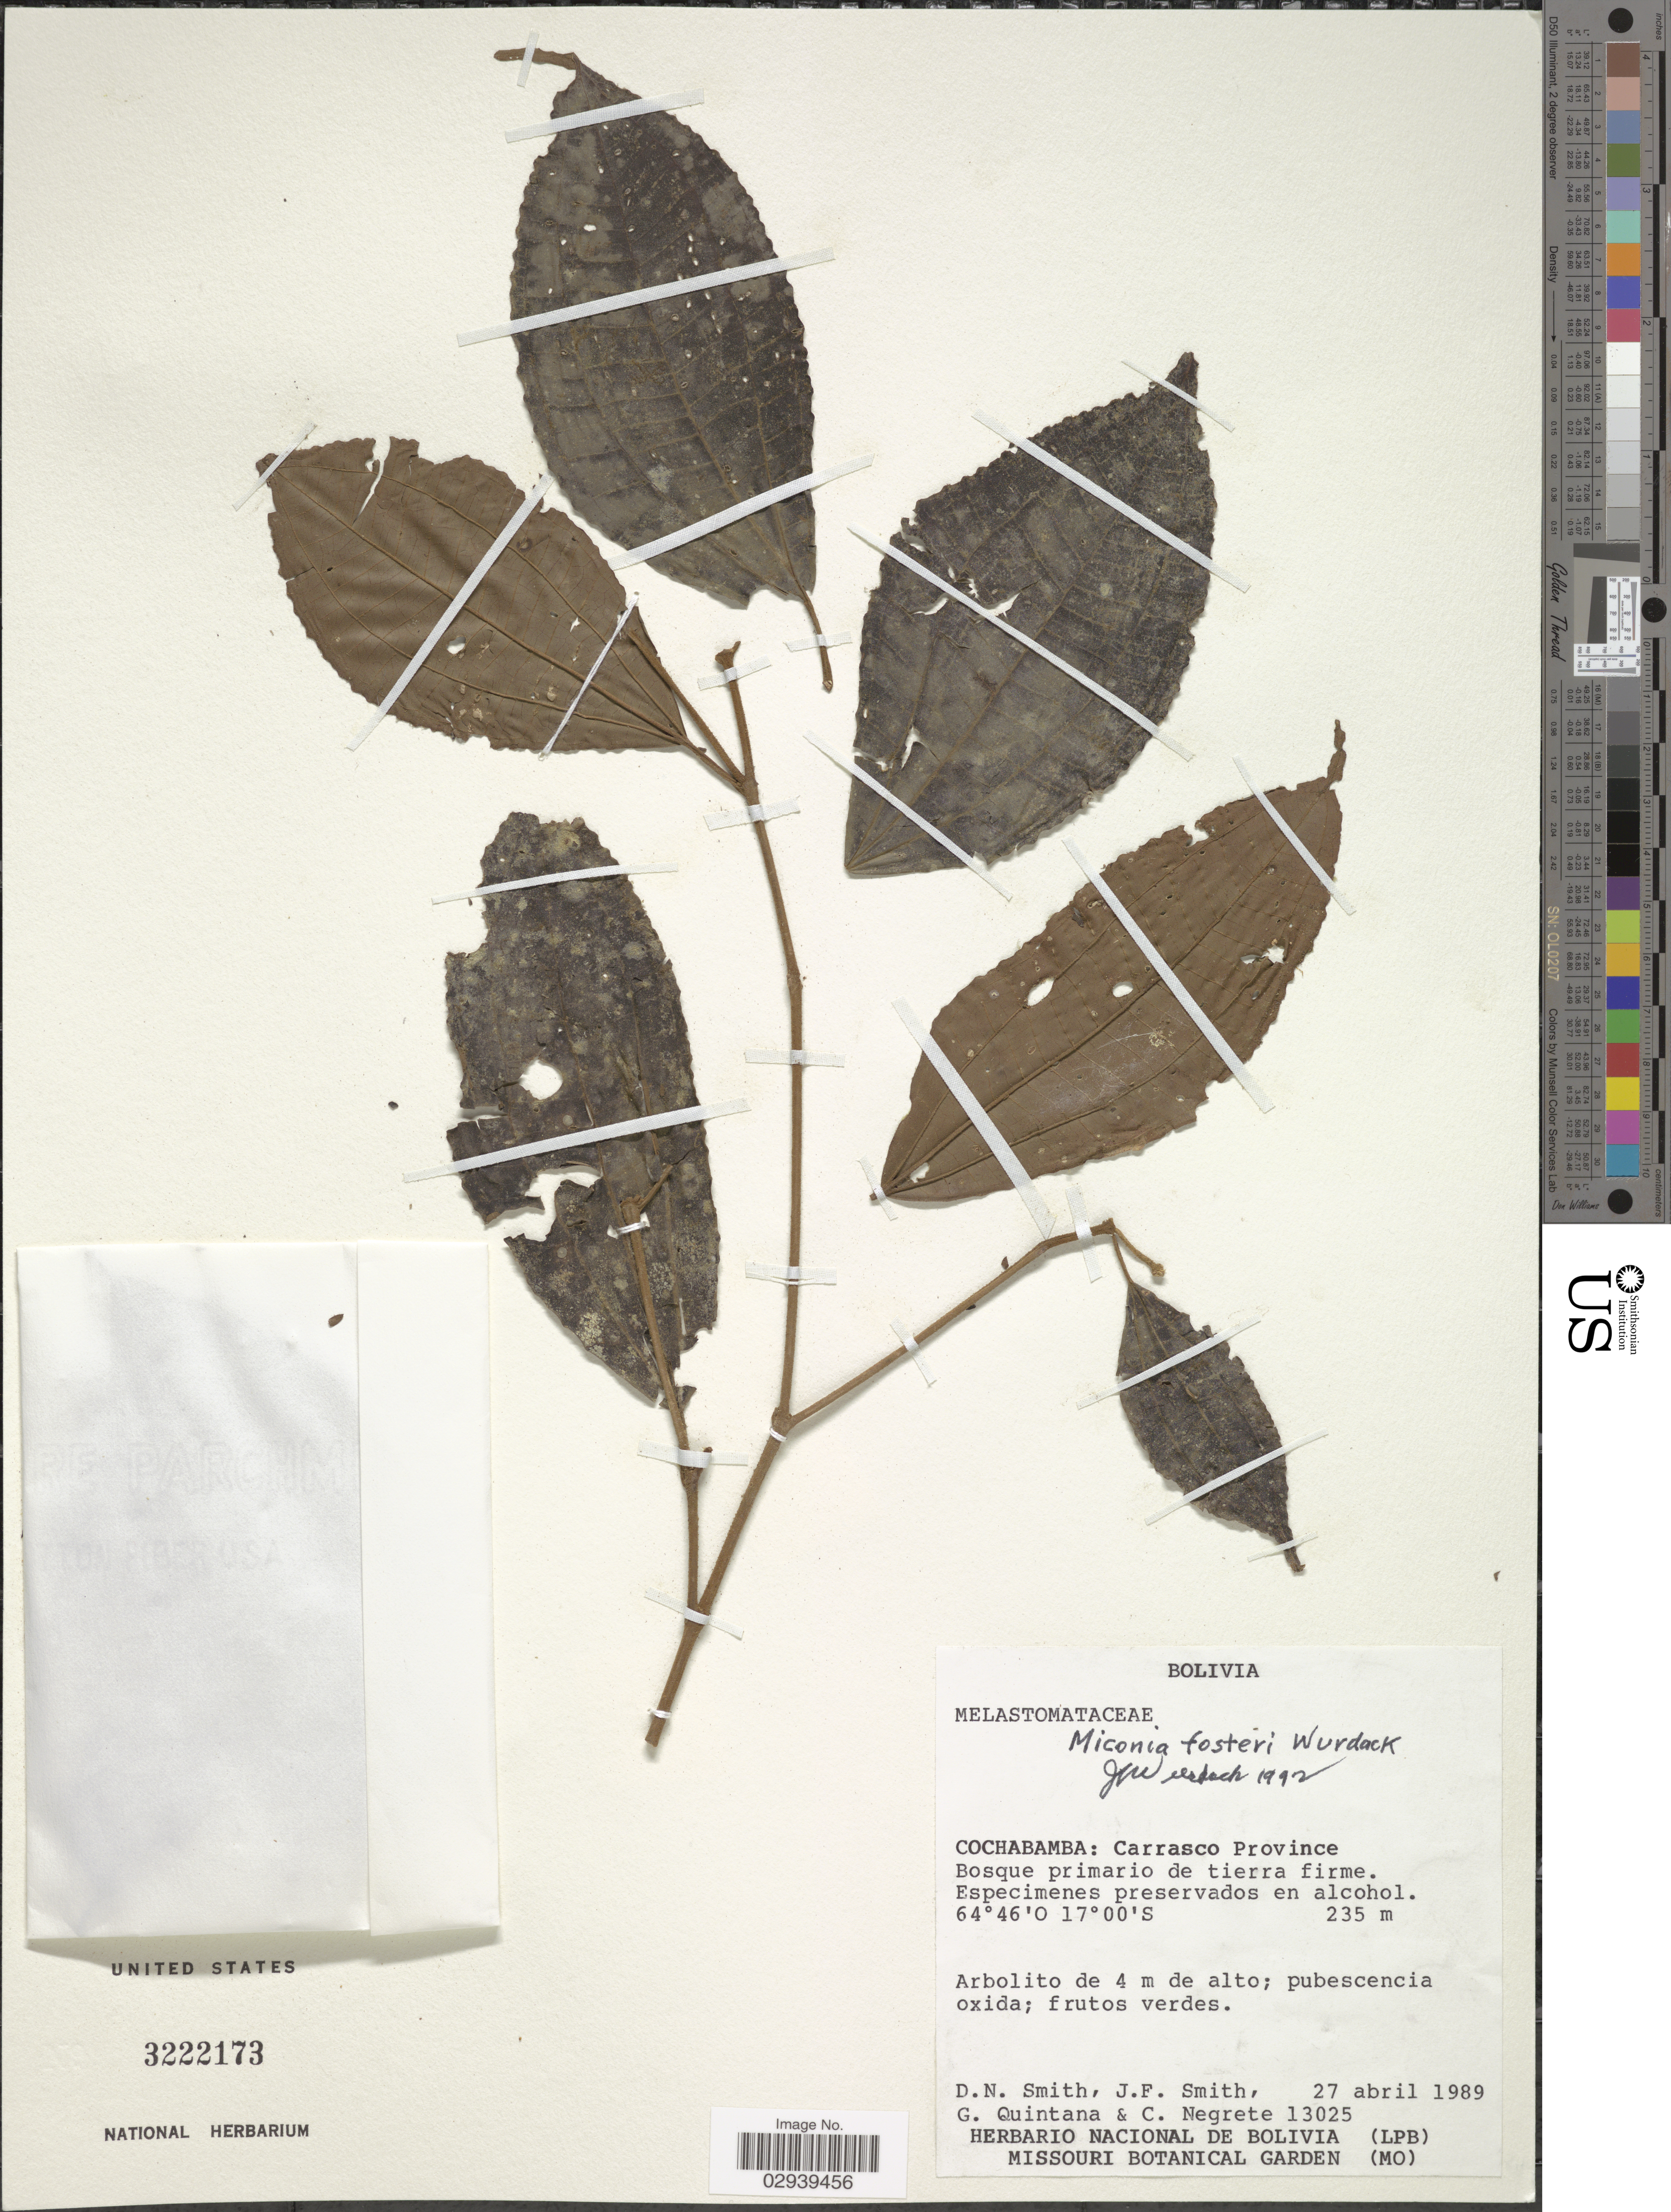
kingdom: Plantae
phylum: Tracheophyta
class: Magnoliopsida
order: Myrtales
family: Melastomataceae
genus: Miconia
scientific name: Miconia fosteri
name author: Wurdack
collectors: D. Smith, J. Smith, G. Quintana & C. Negrete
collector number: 13025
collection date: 1989-04-27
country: Bolivia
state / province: Cochabamba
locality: Carrasco Province.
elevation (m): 235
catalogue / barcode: US 3222173